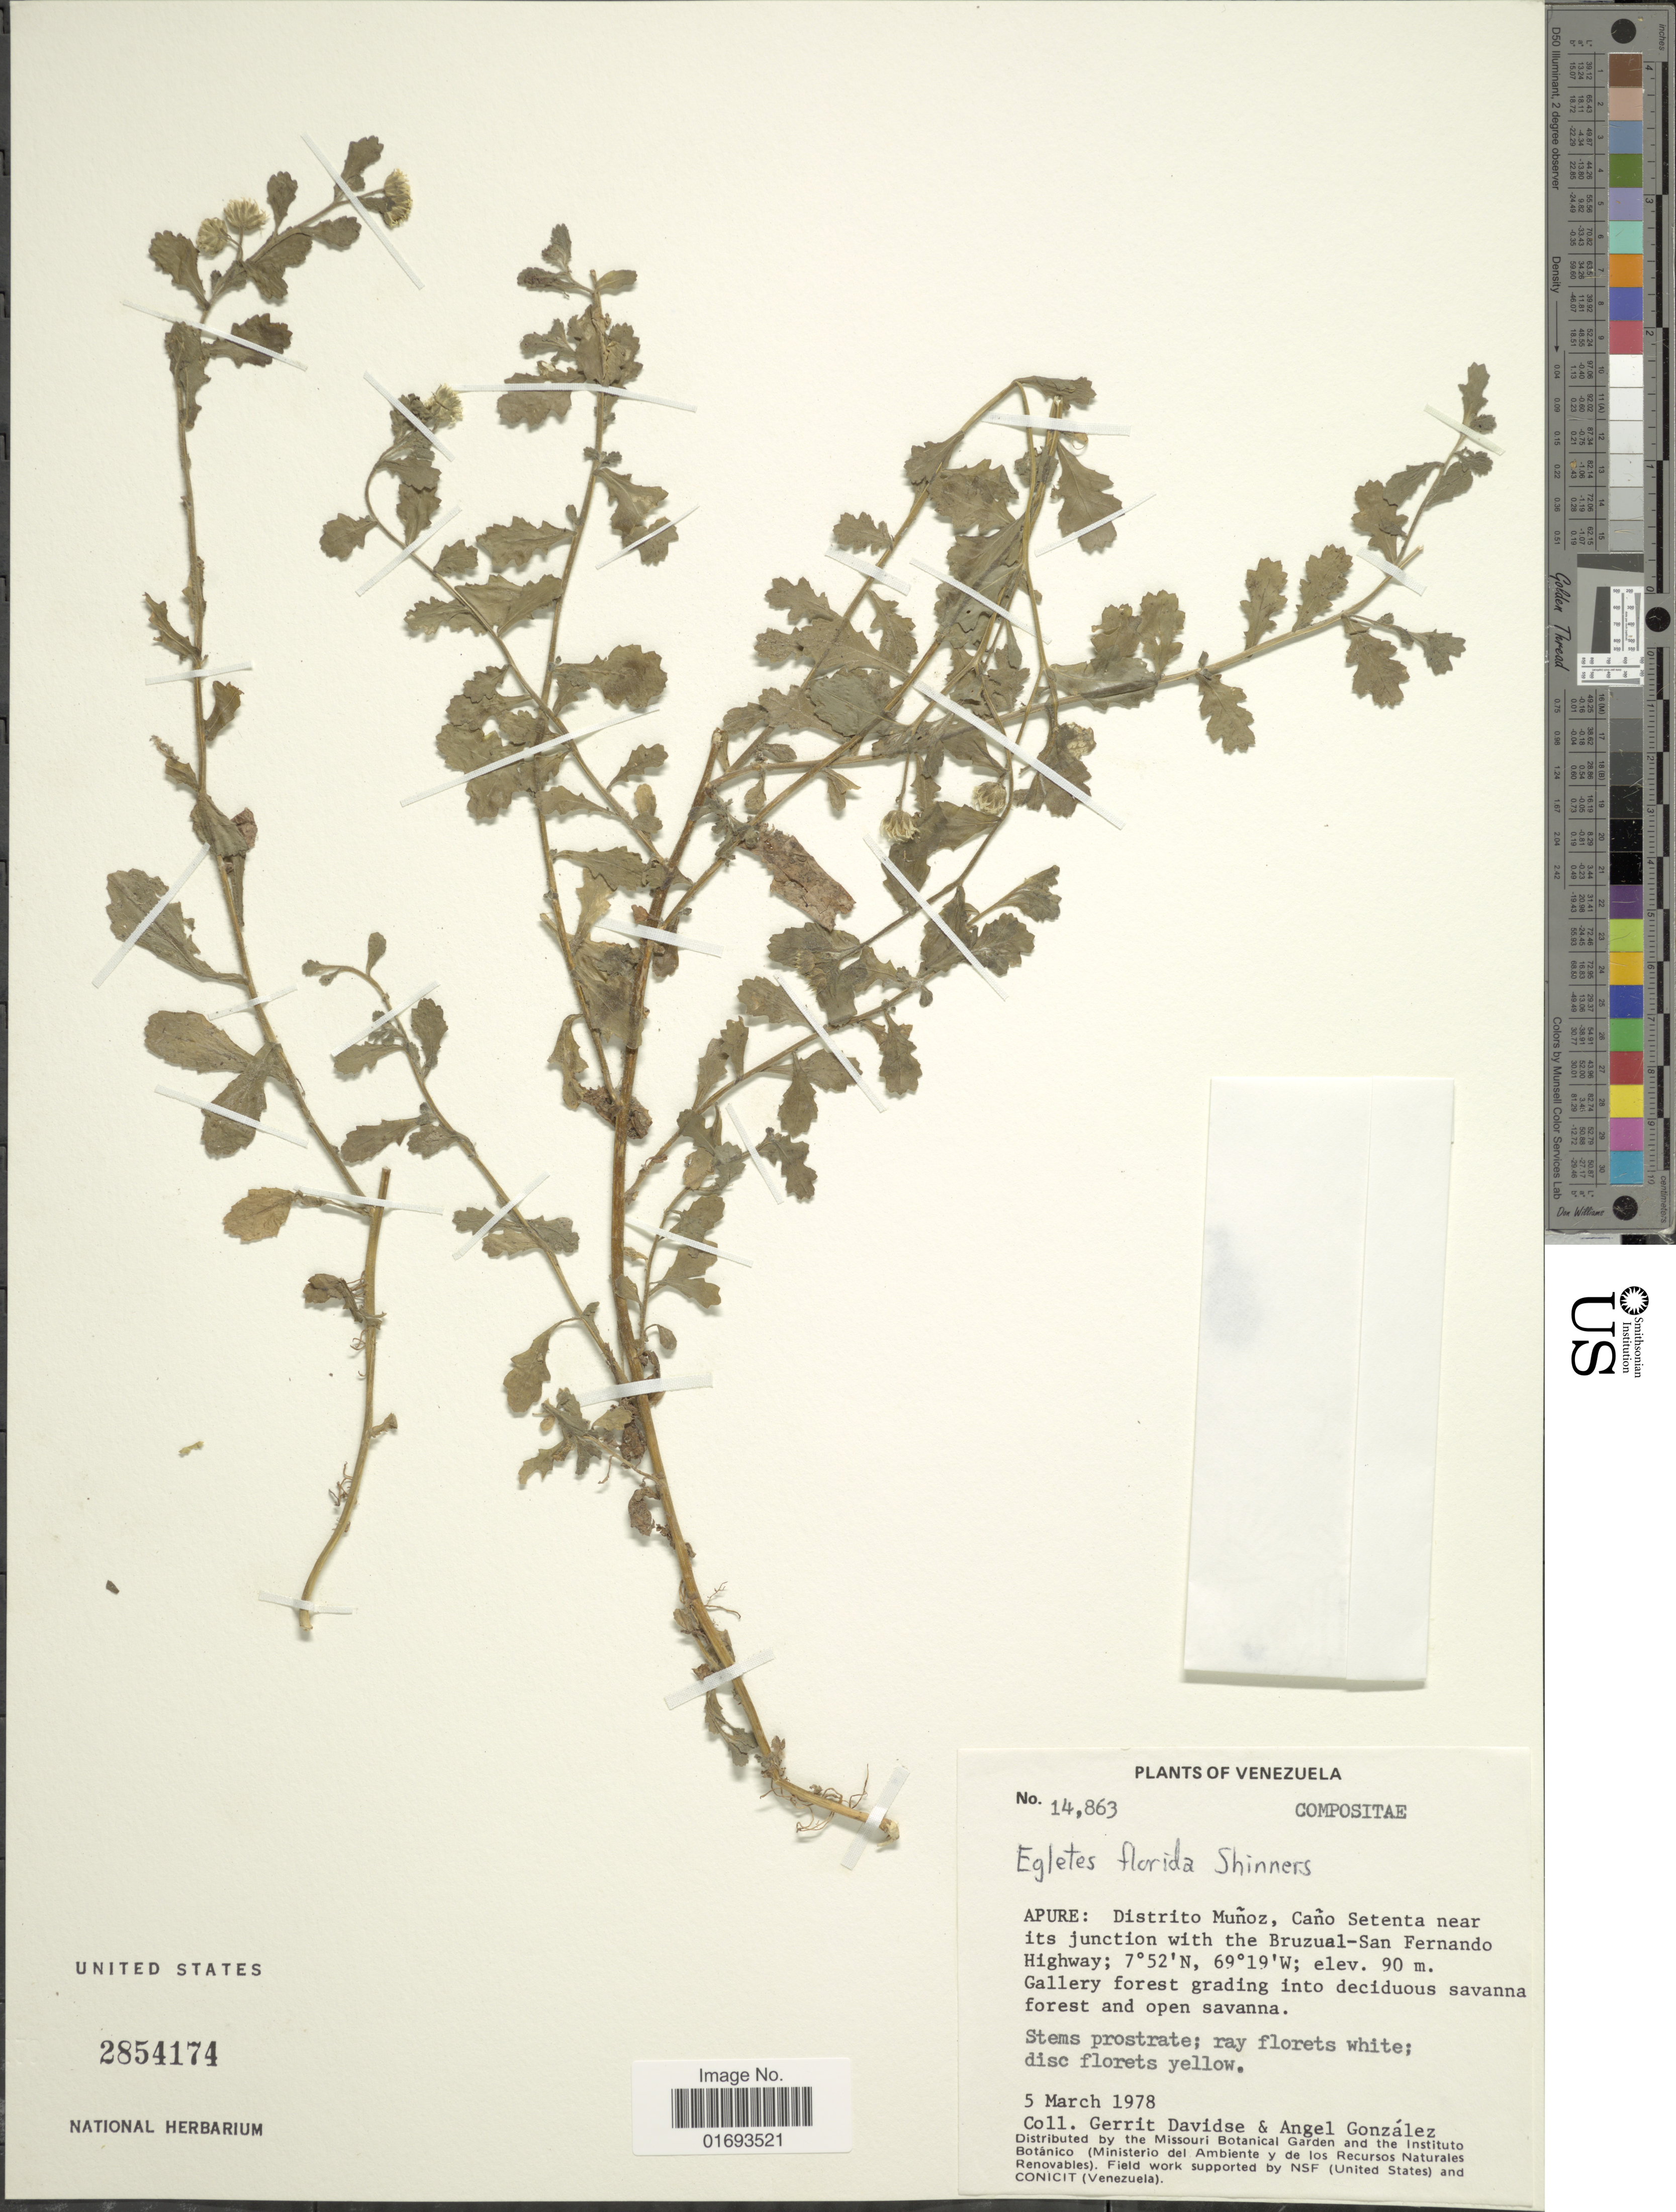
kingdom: Plantae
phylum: Tracheophyta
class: Magnoliopsida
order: Asterales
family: Asteraceae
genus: Egletes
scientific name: Egletes florida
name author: Shinners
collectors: G. Davidse & A. C. González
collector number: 14863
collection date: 1978-03-05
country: Venezuela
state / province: Apure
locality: Venezuela. Apure: Distrito Muñoz, Caño Setenta near its junction with the Bruzual-San Fernando highway;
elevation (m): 90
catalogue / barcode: US 2854174